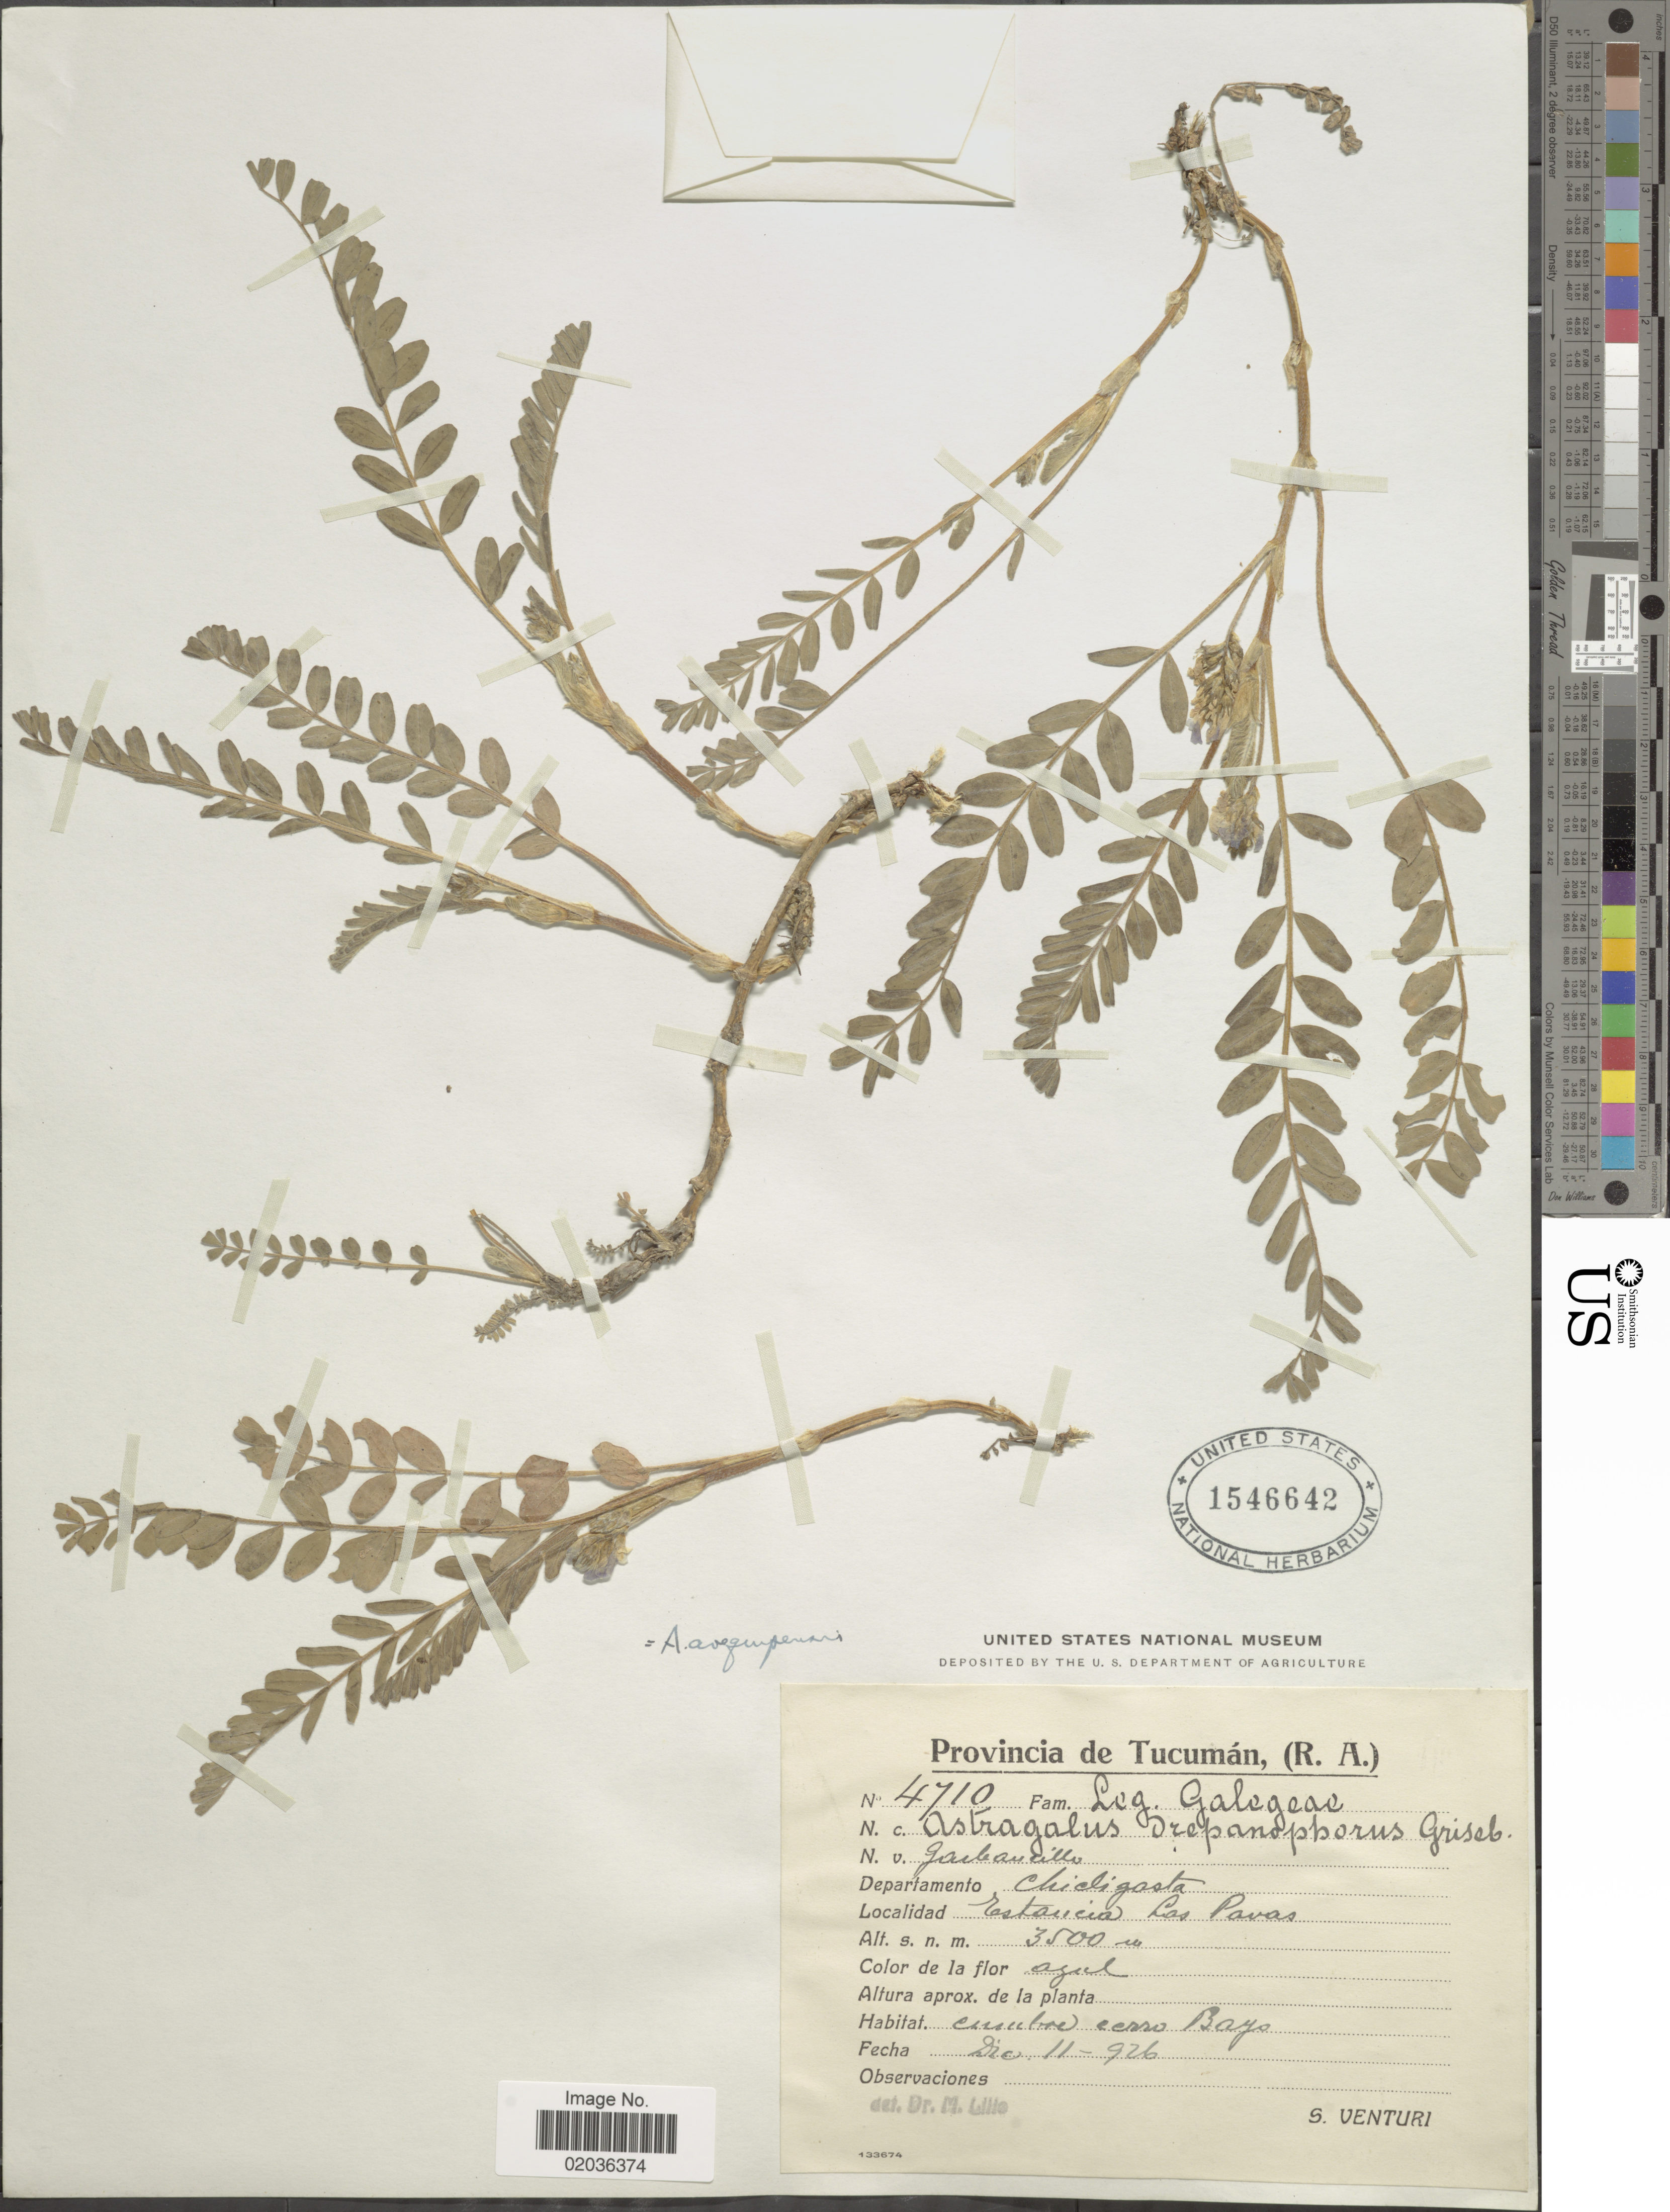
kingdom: Plantae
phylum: Tracheophyta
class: Magnoliopsida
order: Fabales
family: Fabaceae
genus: Astragalus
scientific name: Astragalus arequipensis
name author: Vogel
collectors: S. Venturi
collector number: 4710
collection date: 1926-12-11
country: Argentina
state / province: Tucuman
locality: Provincia de Tucuman, (R. A.). Chicligasta, Estancia Las Pavas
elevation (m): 3500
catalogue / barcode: US 1546642